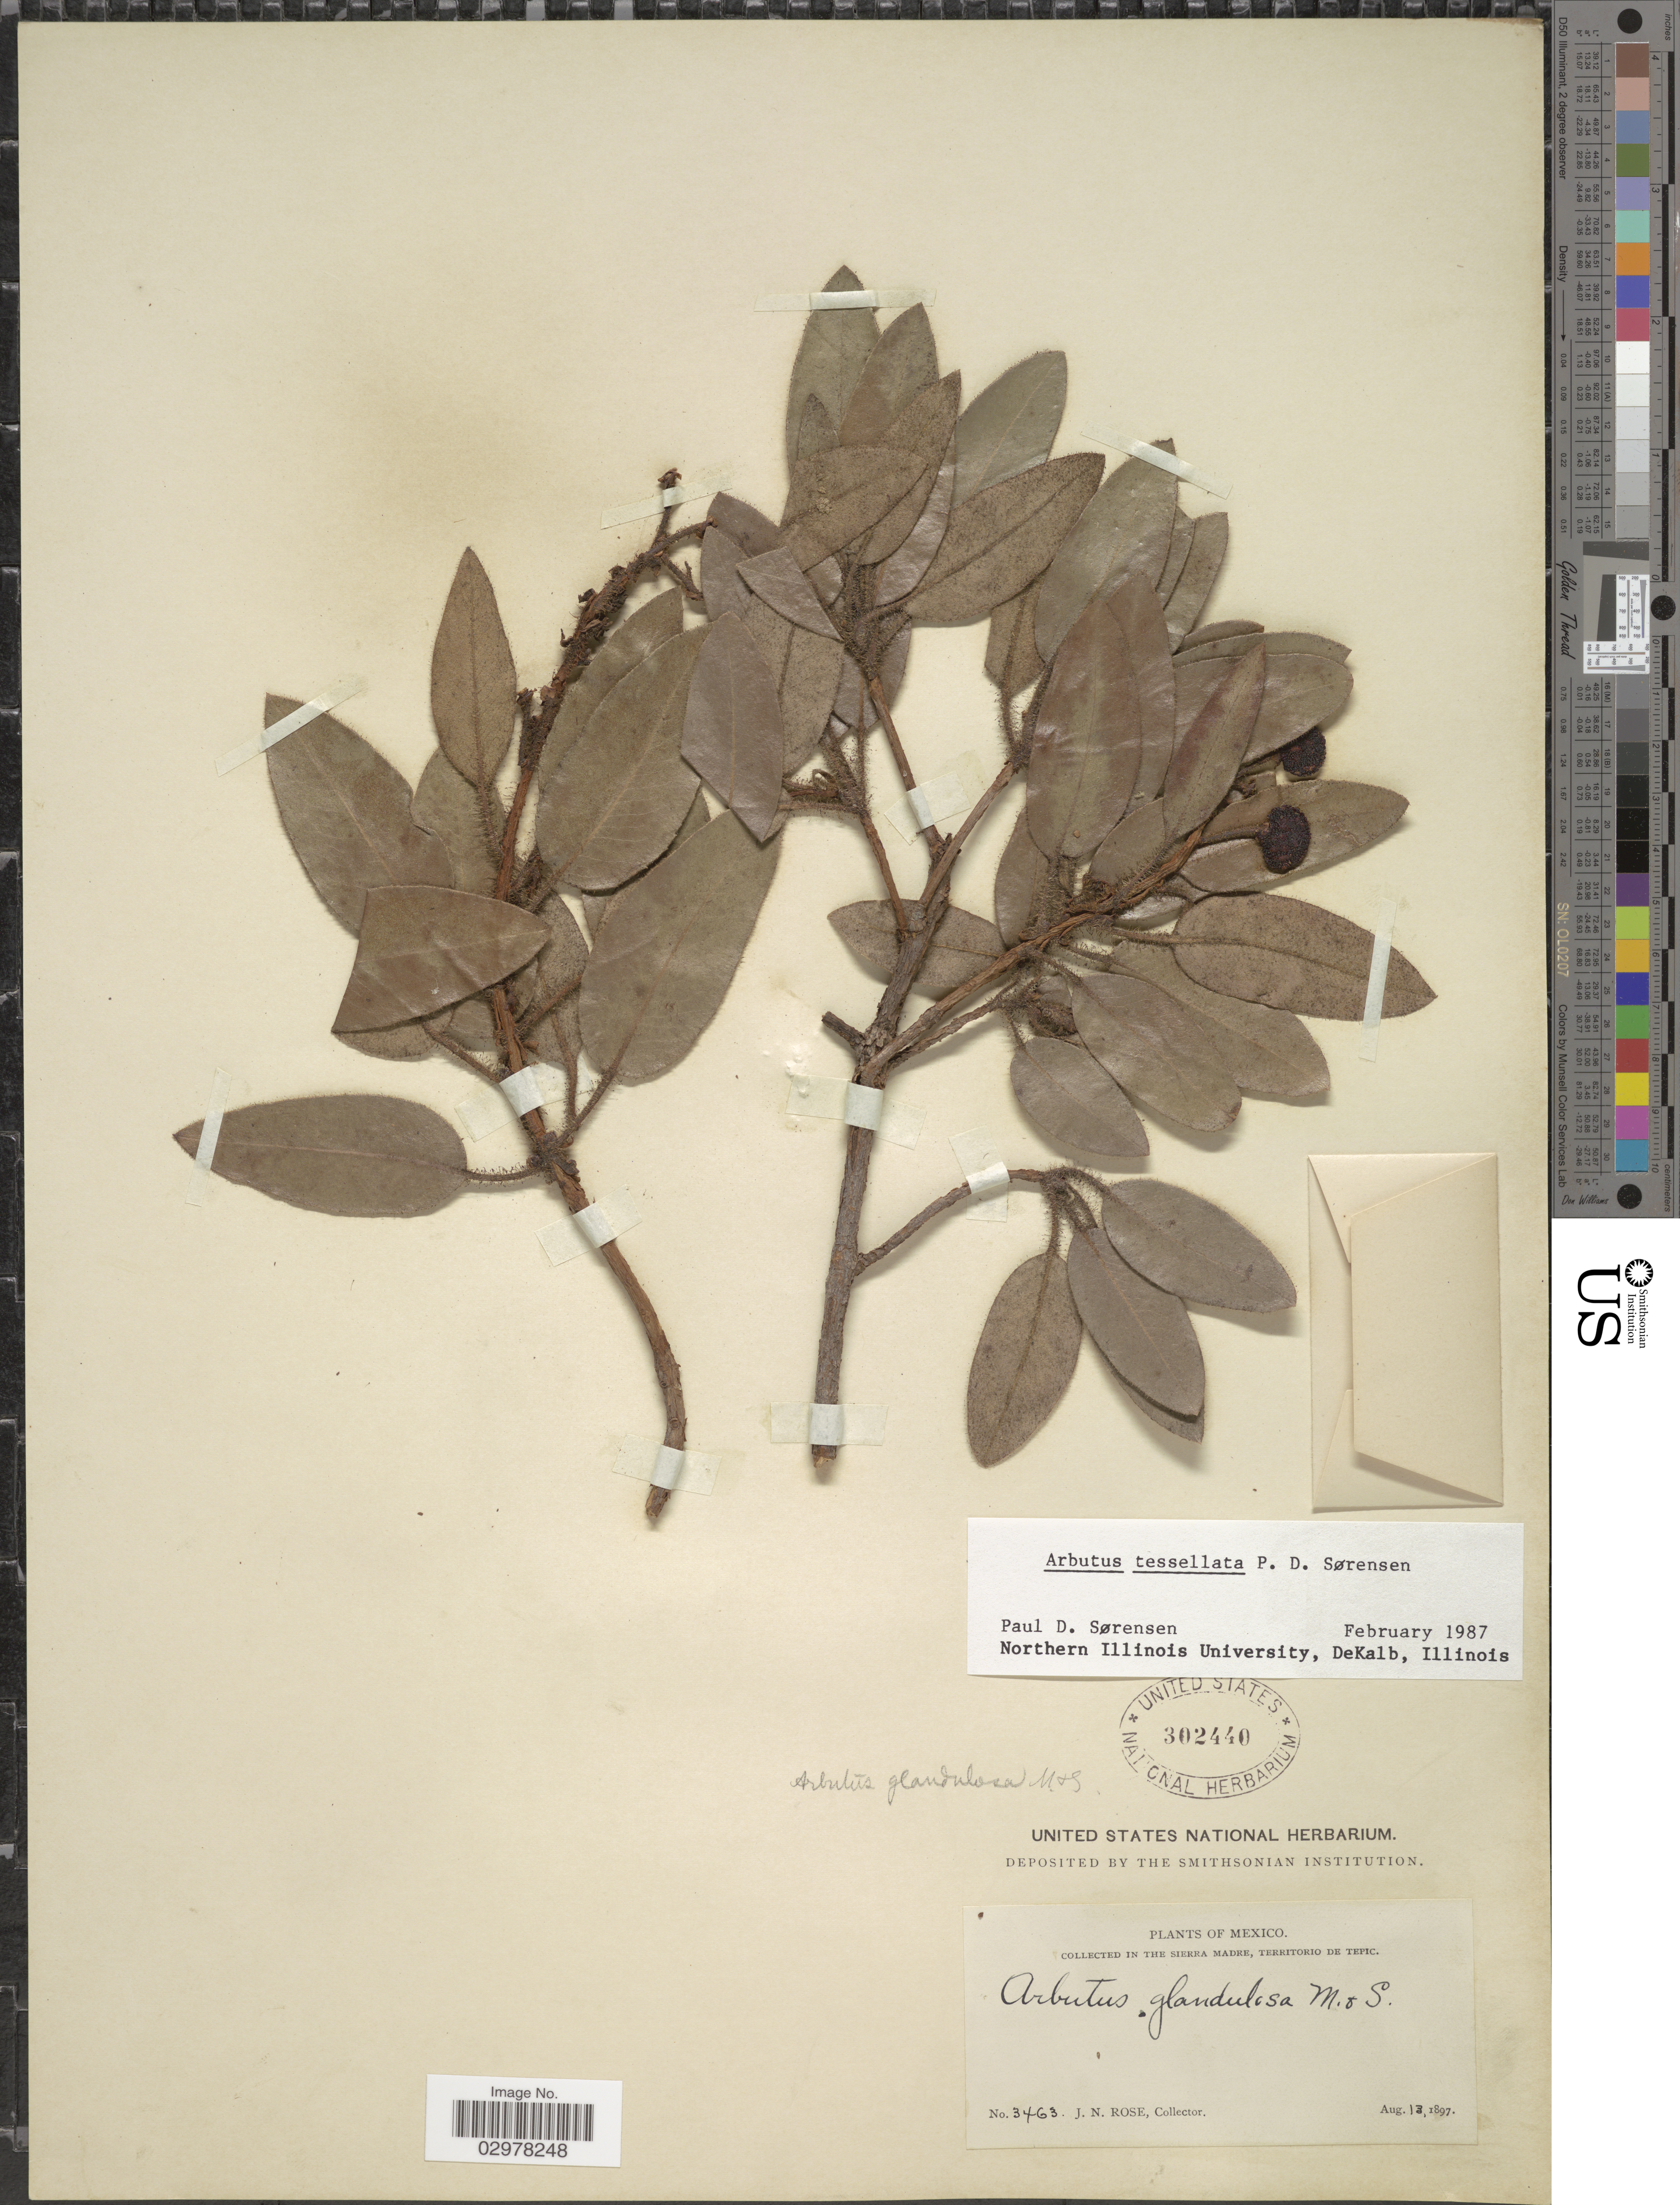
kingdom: Plantae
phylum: Tracheophyta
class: Magnoliopsida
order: Ericales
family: Ericaceae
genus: Arbutus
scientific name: Arbutus tessellata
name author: P.D. Sørensen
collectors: J. N. Rose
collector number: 3463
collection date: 1897-08-13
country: Mexico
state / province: Nayarit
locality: Sierra Madre, Territorio de Tepec.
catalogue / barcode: US 302440